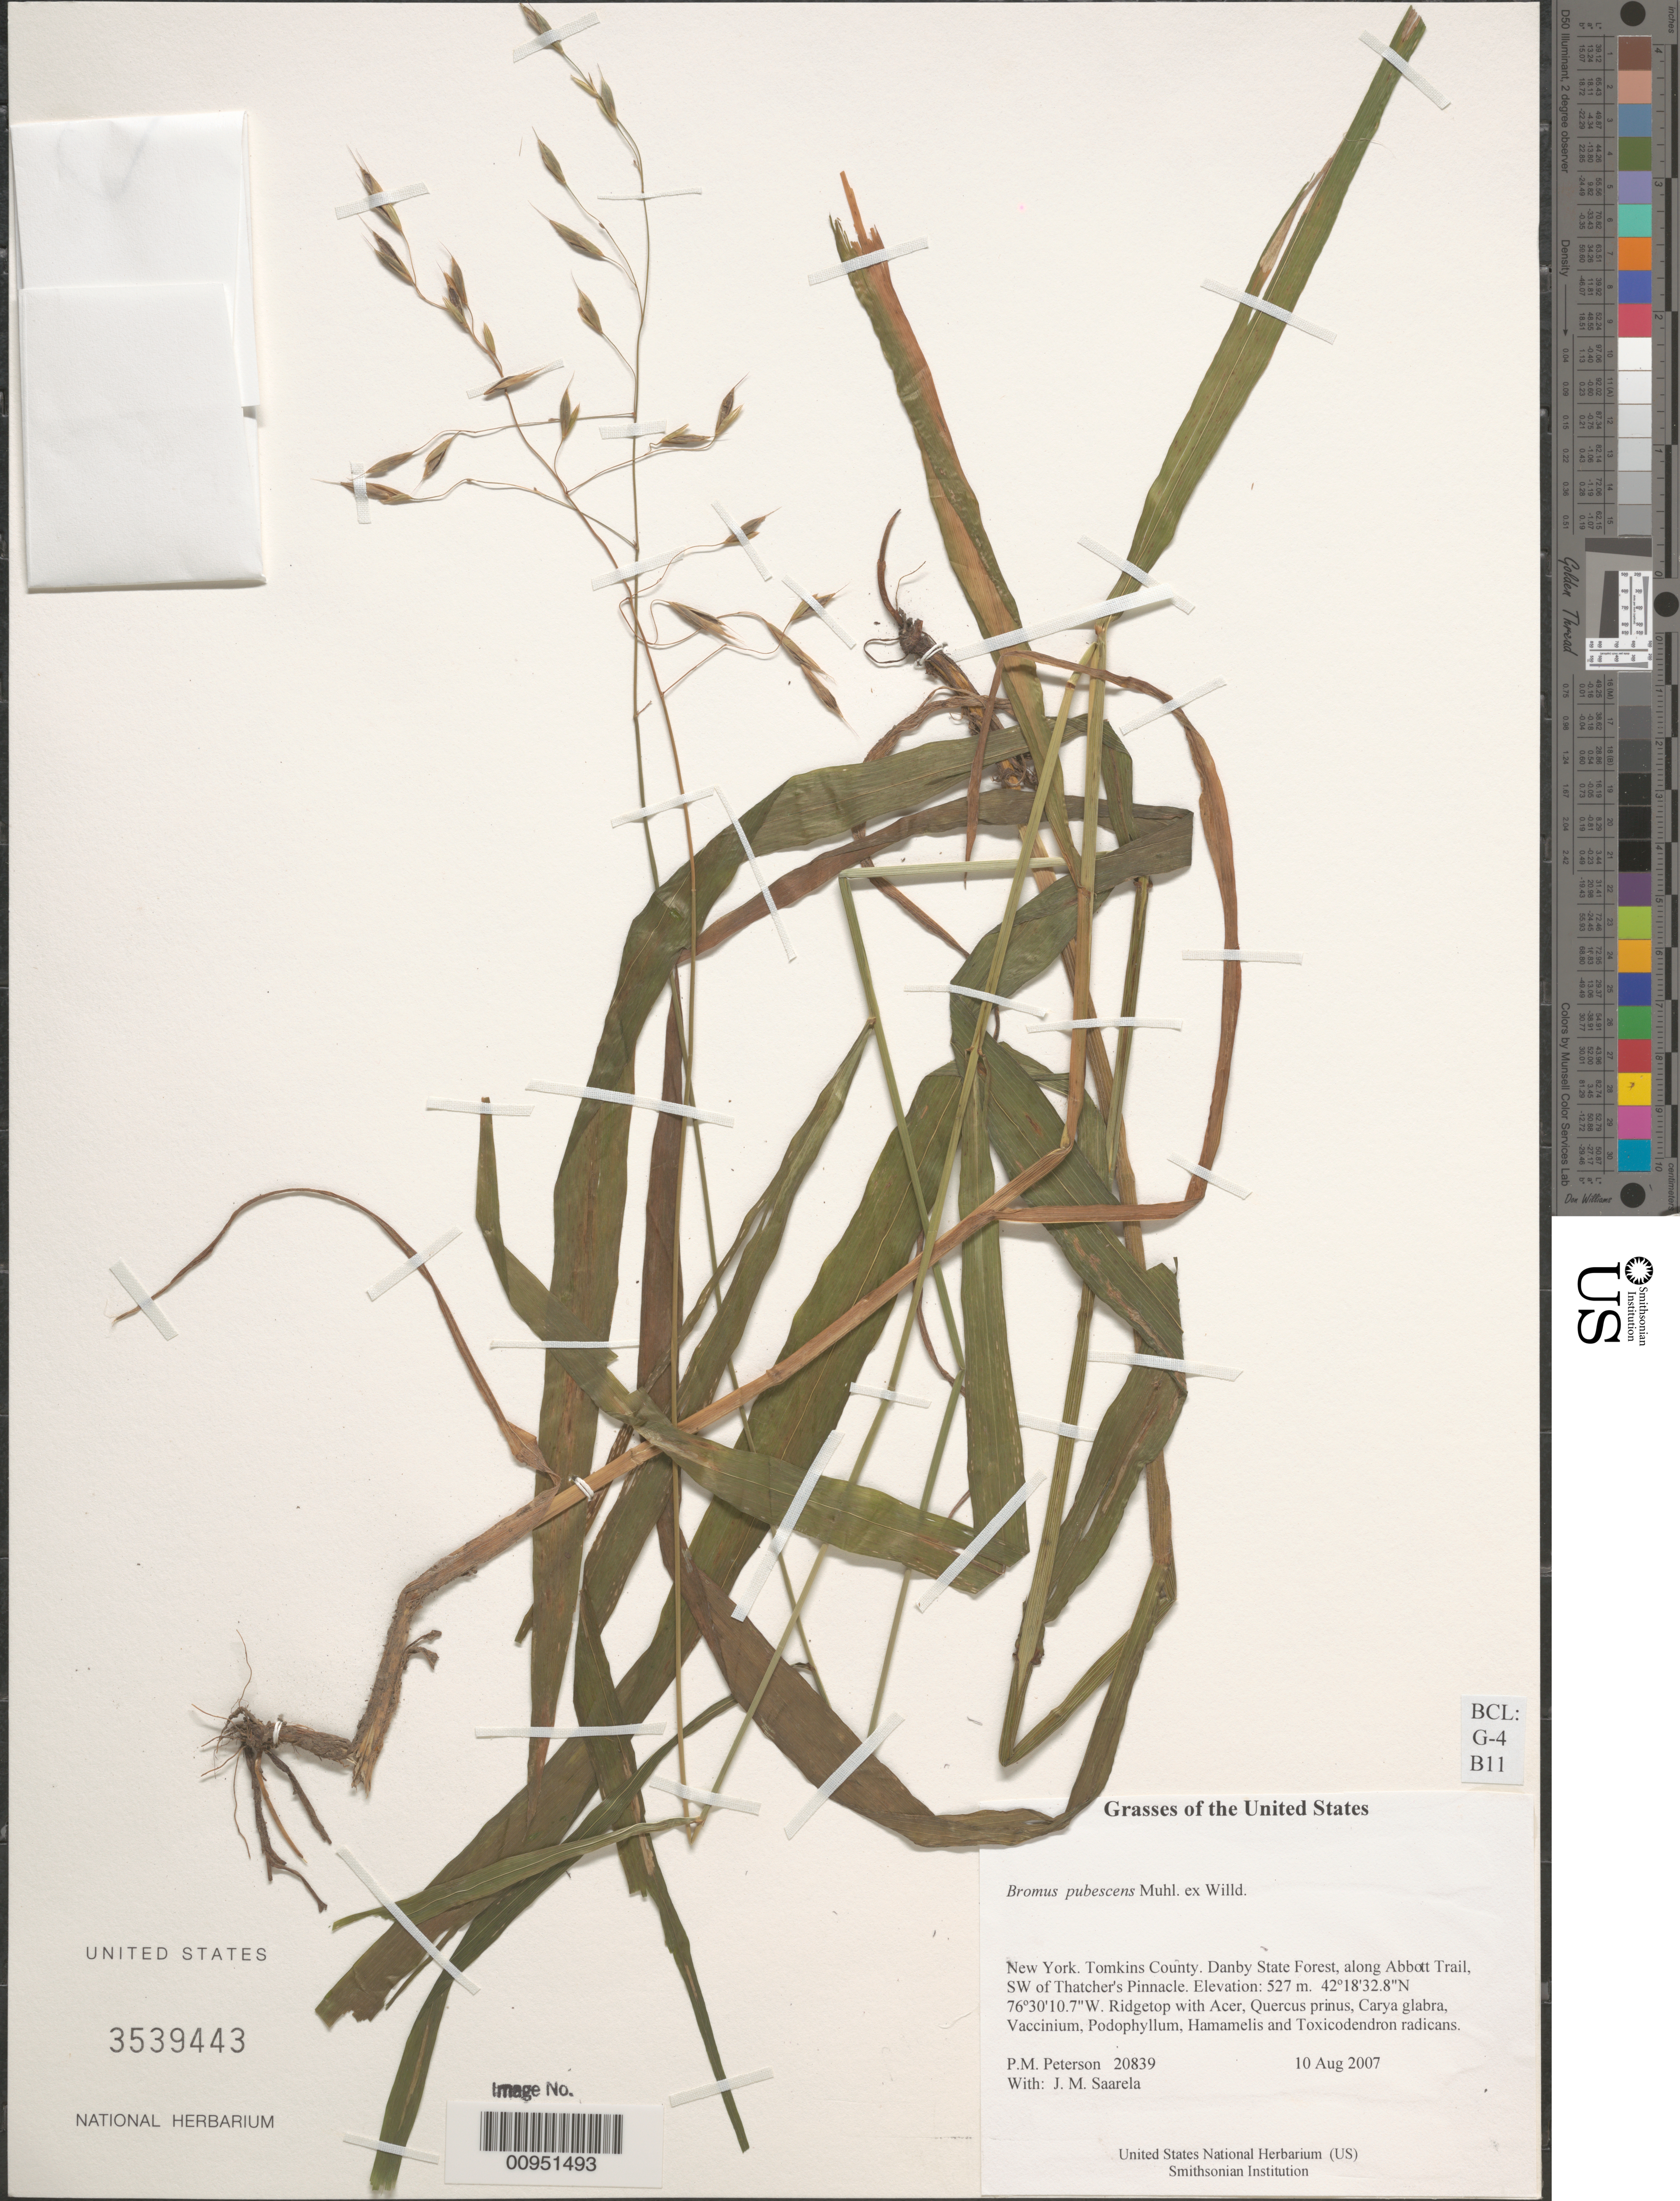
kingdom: Plantae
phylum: Tracheophyta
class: Liliopsida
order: Poales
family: Poaceae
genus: Bromus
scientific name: Bromus pubescens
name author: Muhl. ex Willd.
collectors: P. M. Peterson & J. Saarela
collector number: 20839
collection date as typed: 10 Aug 2007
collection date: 2007-08-10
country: United States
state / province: New York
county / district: Tomkins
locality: Danby State Forest, along Abbott Trail, SW of Thatcher's Pinnacle.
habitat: Ridgetop with Acer, Quercus prinus, Carya glabra, Vaccinium, Podophyllum, Hamamelis and Toxicodendron radicans.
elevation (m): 527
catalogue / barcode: US 3539443